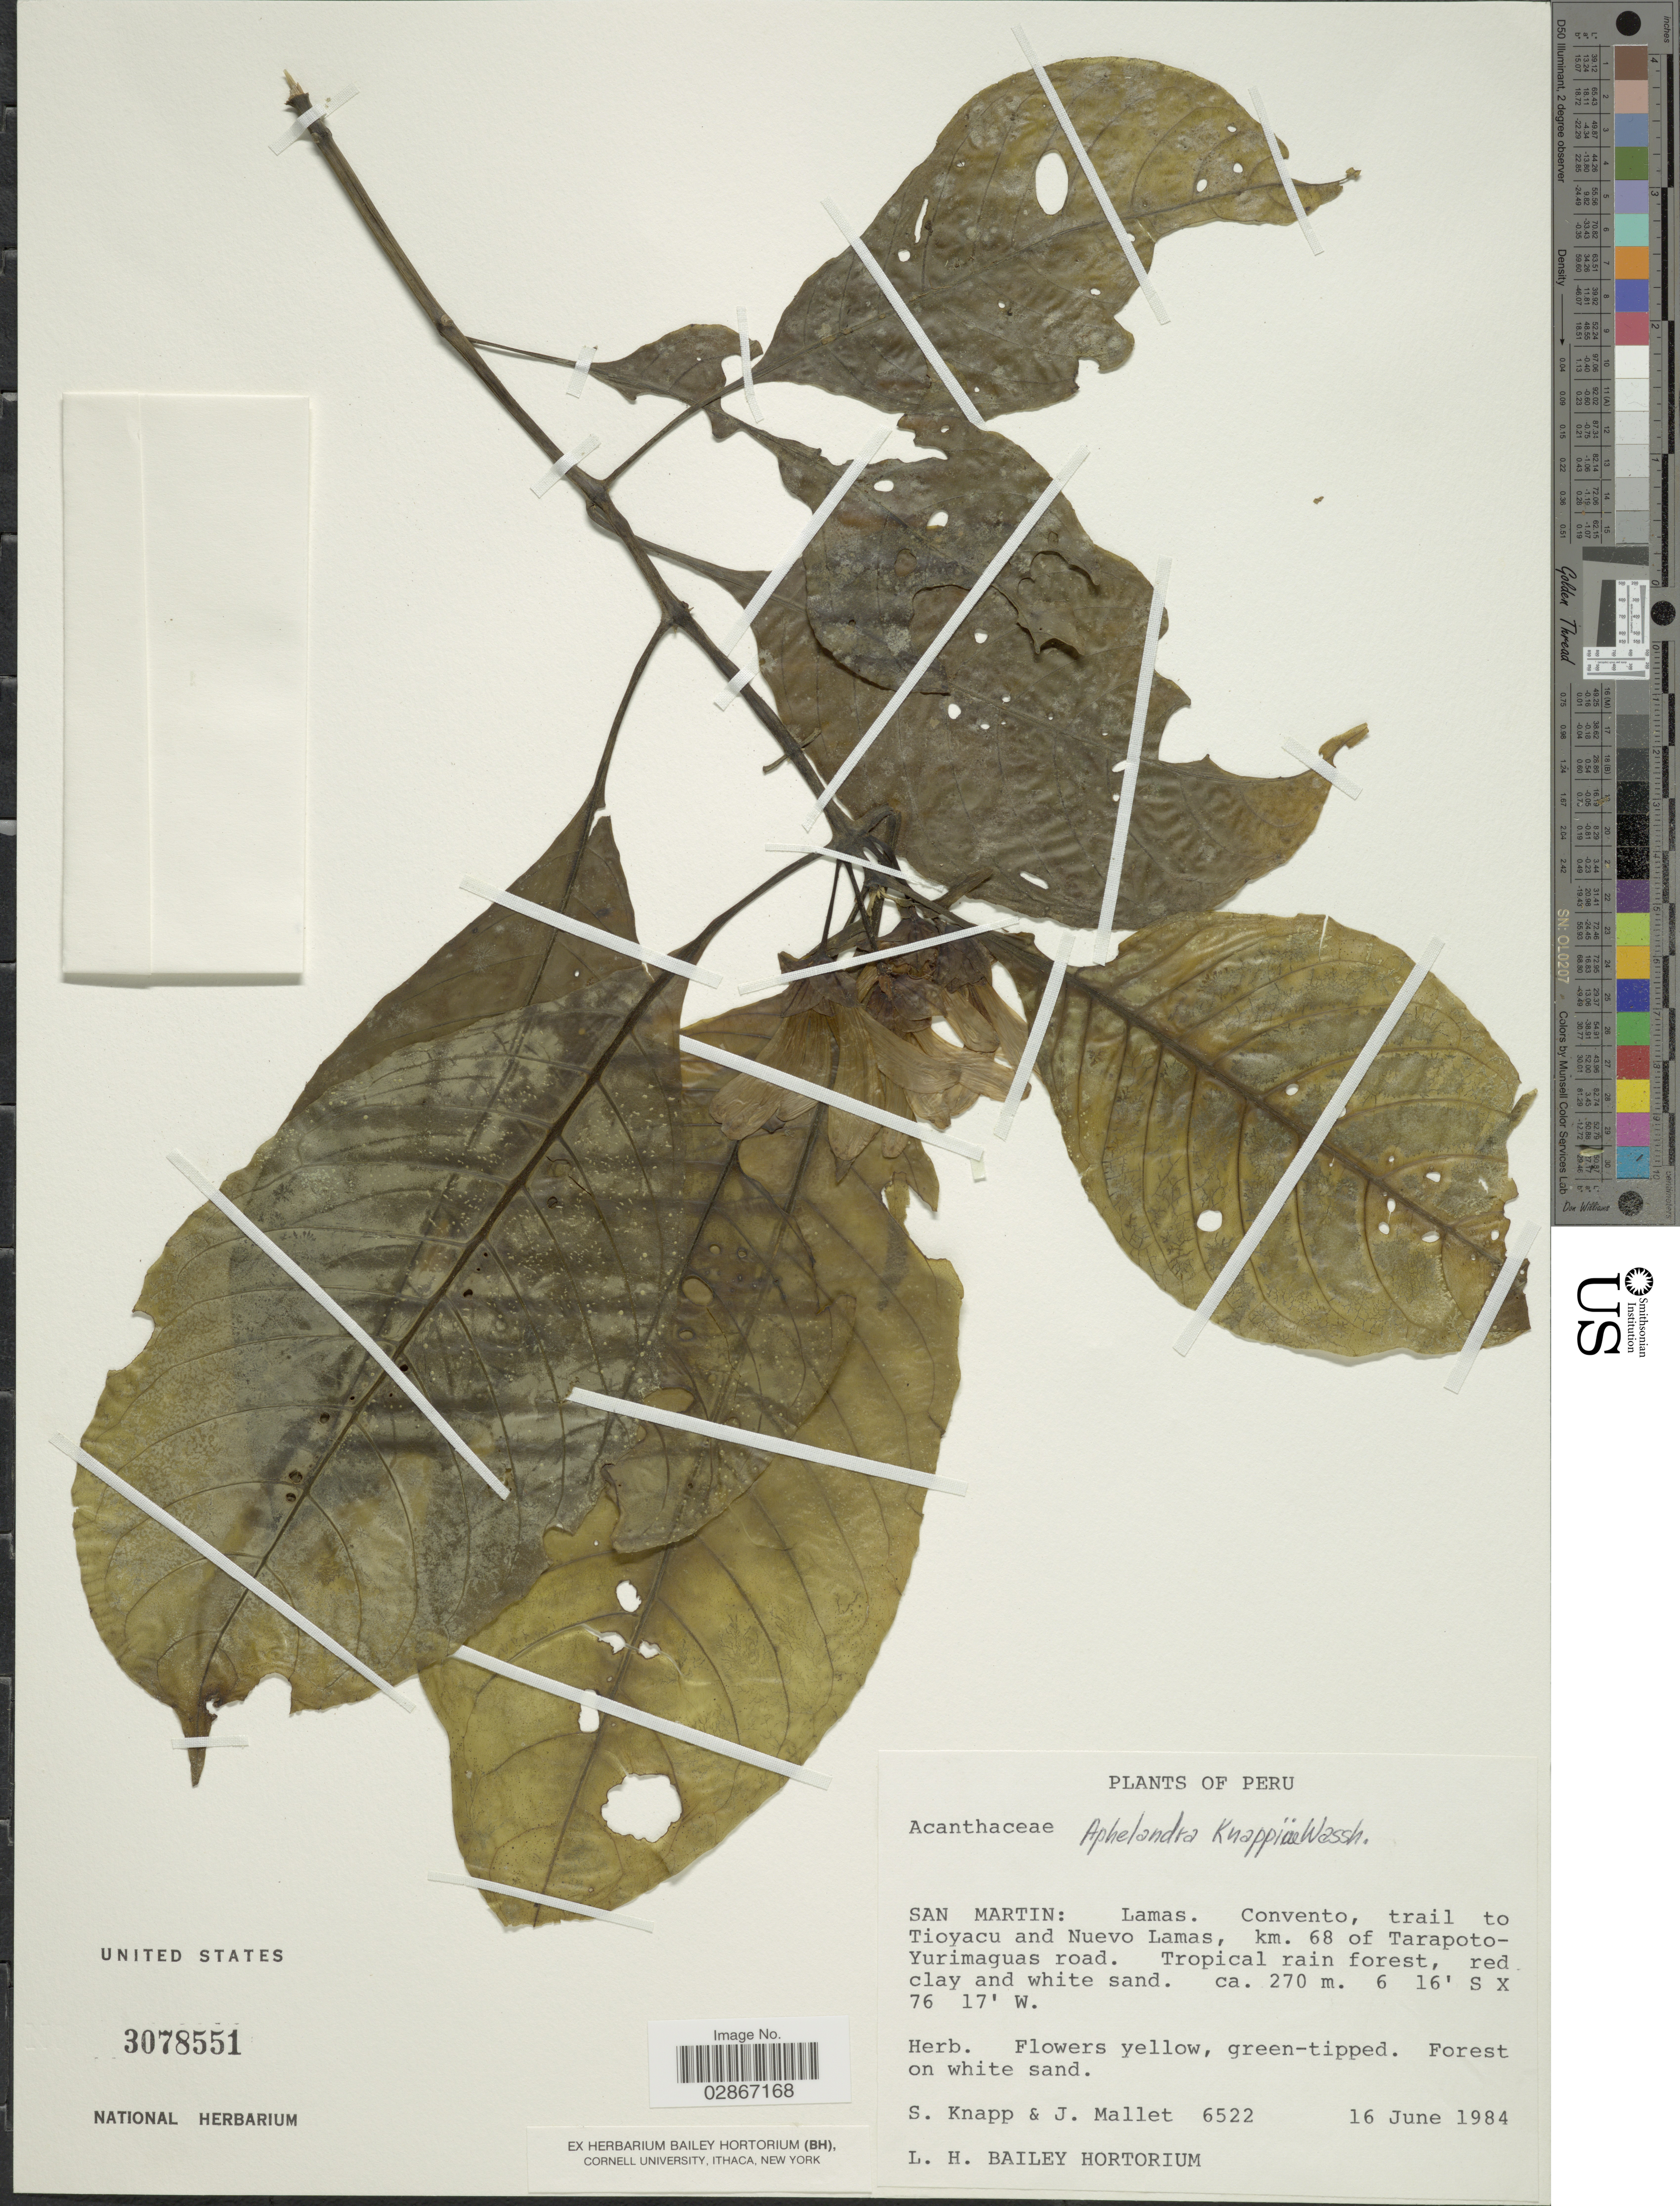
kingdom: Plantae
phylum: Tracheophyta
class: Magnoliopsida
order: Lamiales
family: Acanthaceae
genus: Aphelandra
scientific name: Aphelandra knappiae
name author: Wassh.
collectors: S. Knapp & J. Mallet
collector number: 6522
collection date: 1984-06-16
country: Peru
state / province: San Martín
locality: Lamas. Convento, trail to Tioyacu and Nuevo Lamas, km. 68 of Tarapoto-Yurimaguas road.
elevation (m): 270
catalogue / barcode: US 3078551